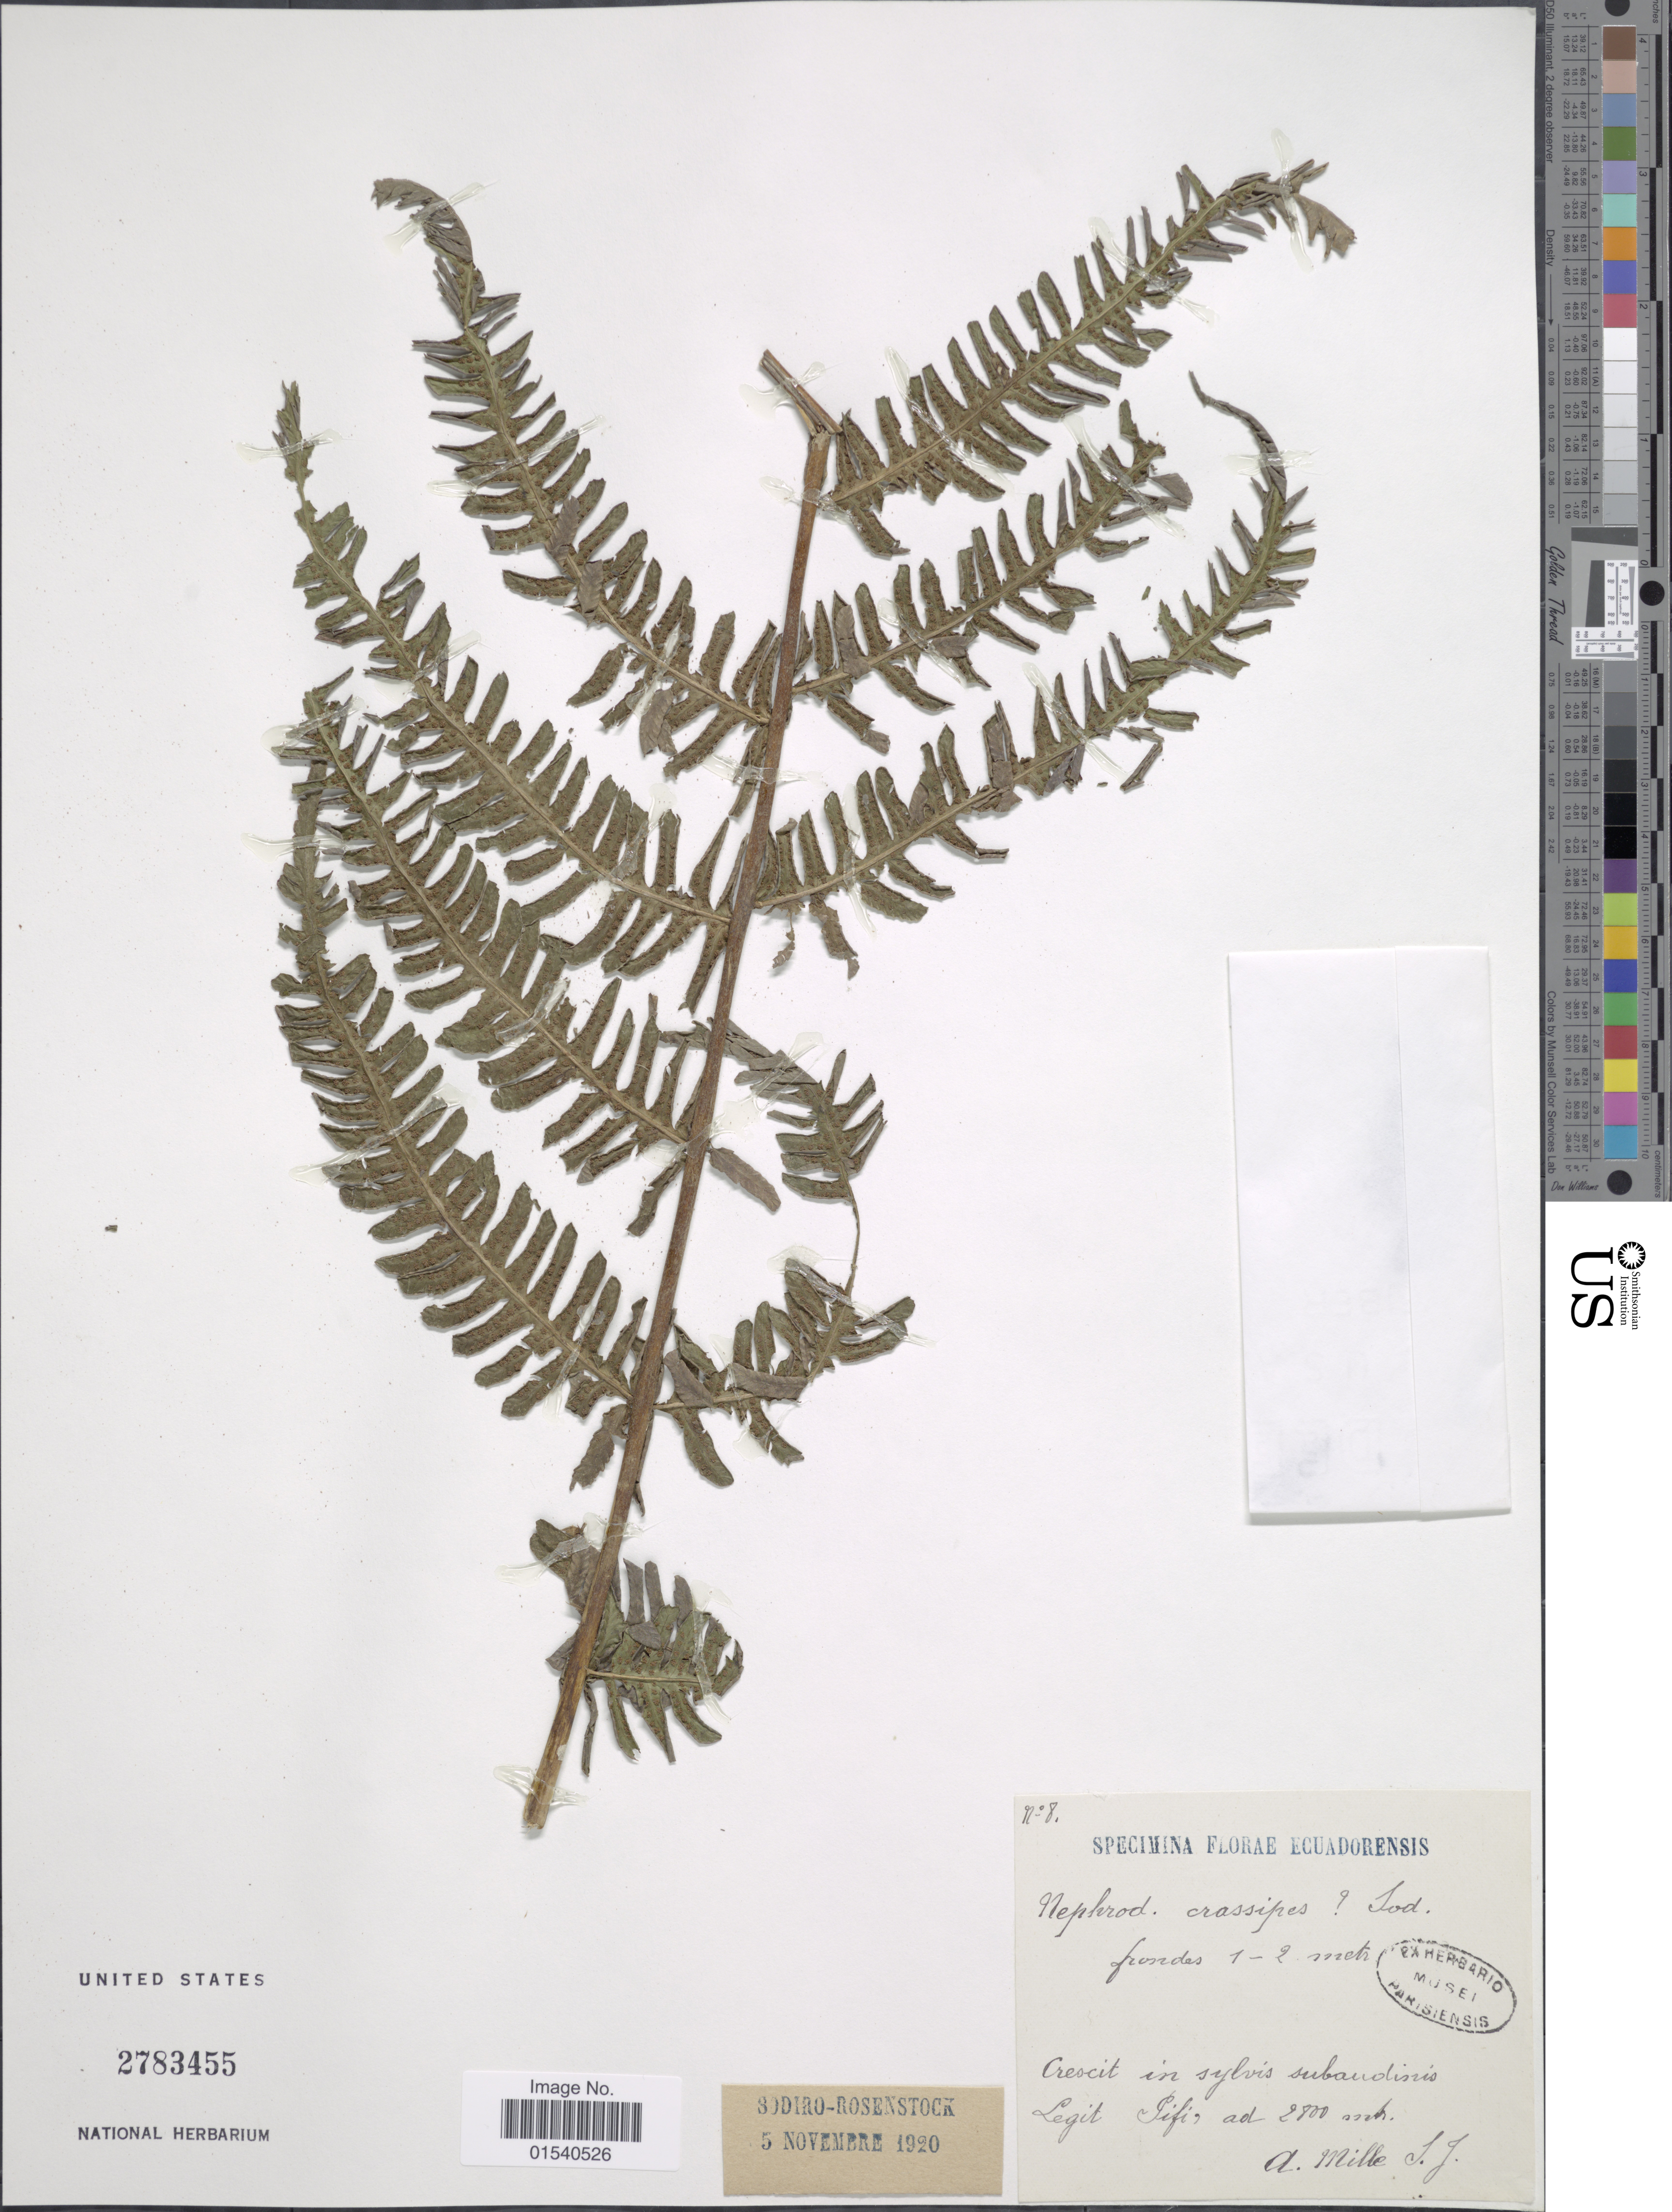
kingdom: Plantae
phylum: Tracheophyta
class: Polypodiopsida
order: Polypodiales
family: Thelypteridaceae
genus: Amauropelta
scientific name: Amauropelta pachyrachis (Kunze) comb. nov., ined 2015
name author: (Kunze)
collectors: A. Mille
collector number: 8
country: Ecuador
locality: Crescit in sylvis subandinis Pifi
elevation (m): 2800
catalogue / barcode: US 2783455